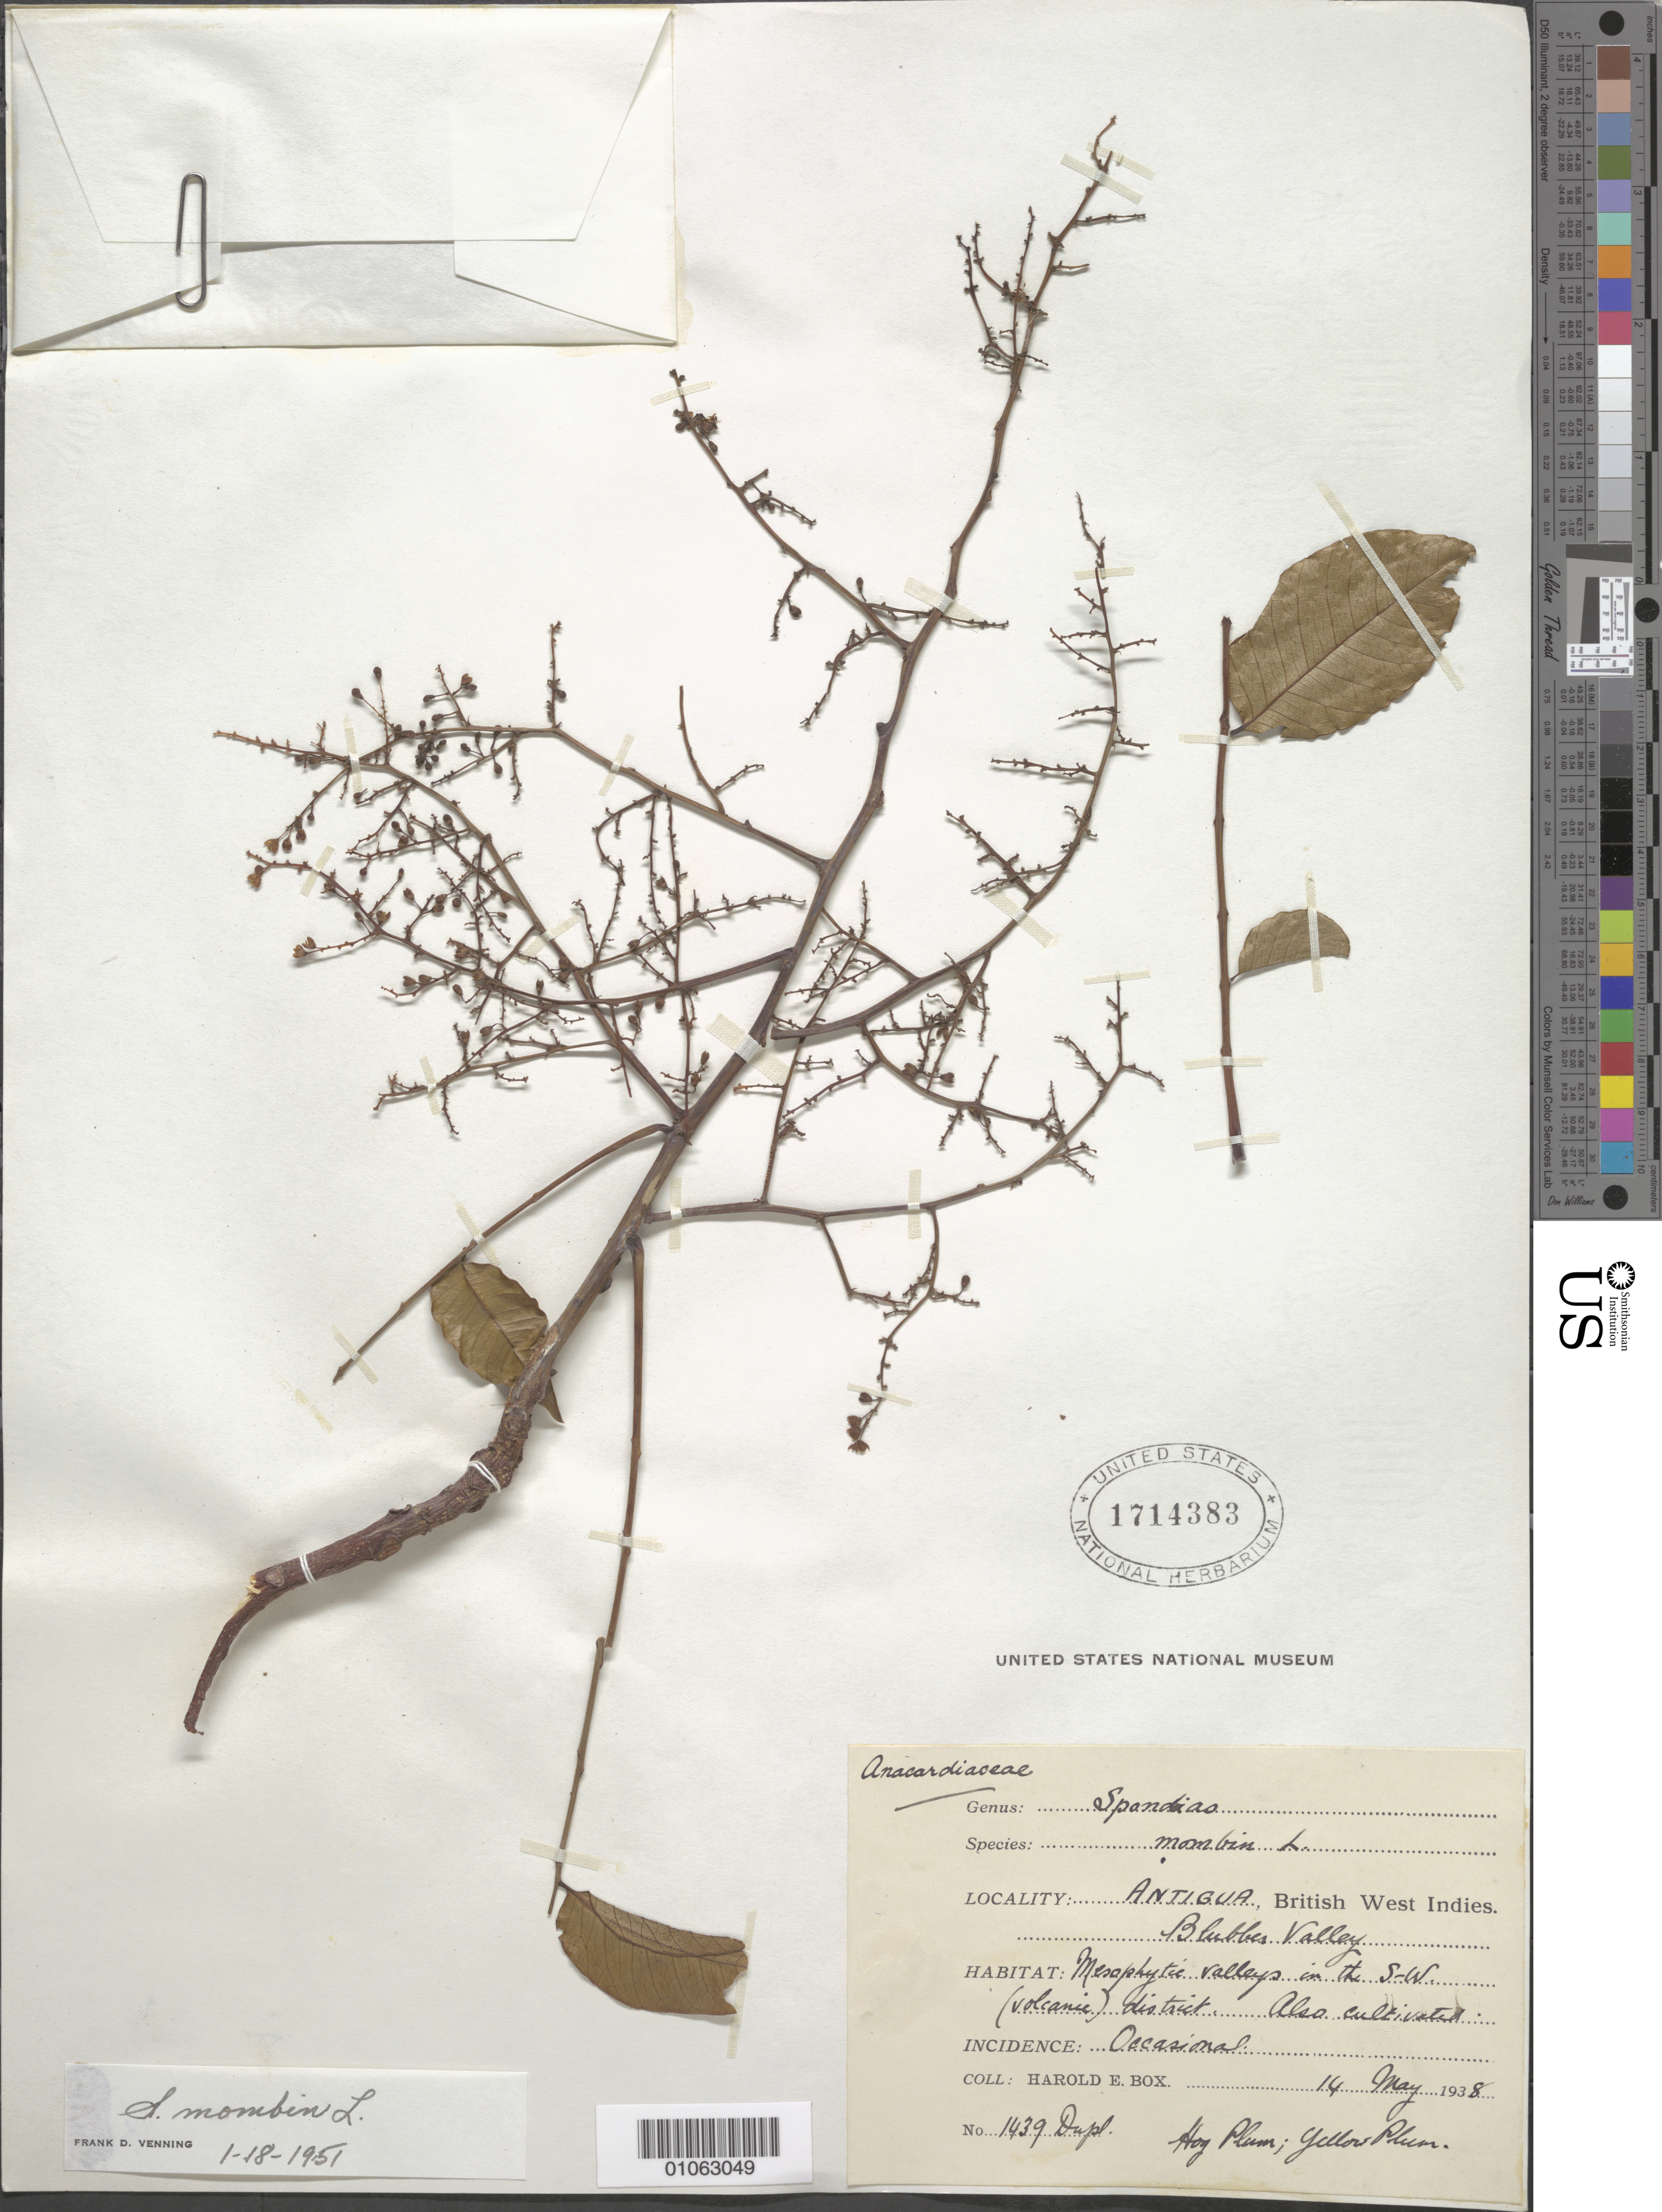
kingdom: Plantae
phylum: Tracheophyta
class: Magnoliopsida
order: Sapindales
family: Anacardiaceae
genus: Spondias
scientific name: Spondias mombin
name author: L.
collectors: H. E. Box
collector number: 1439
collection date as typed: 14 May 1938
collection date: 1938-05-14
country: Antigua and Barbuda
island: Antigua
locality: Blubles valley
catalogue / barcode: US 1714383